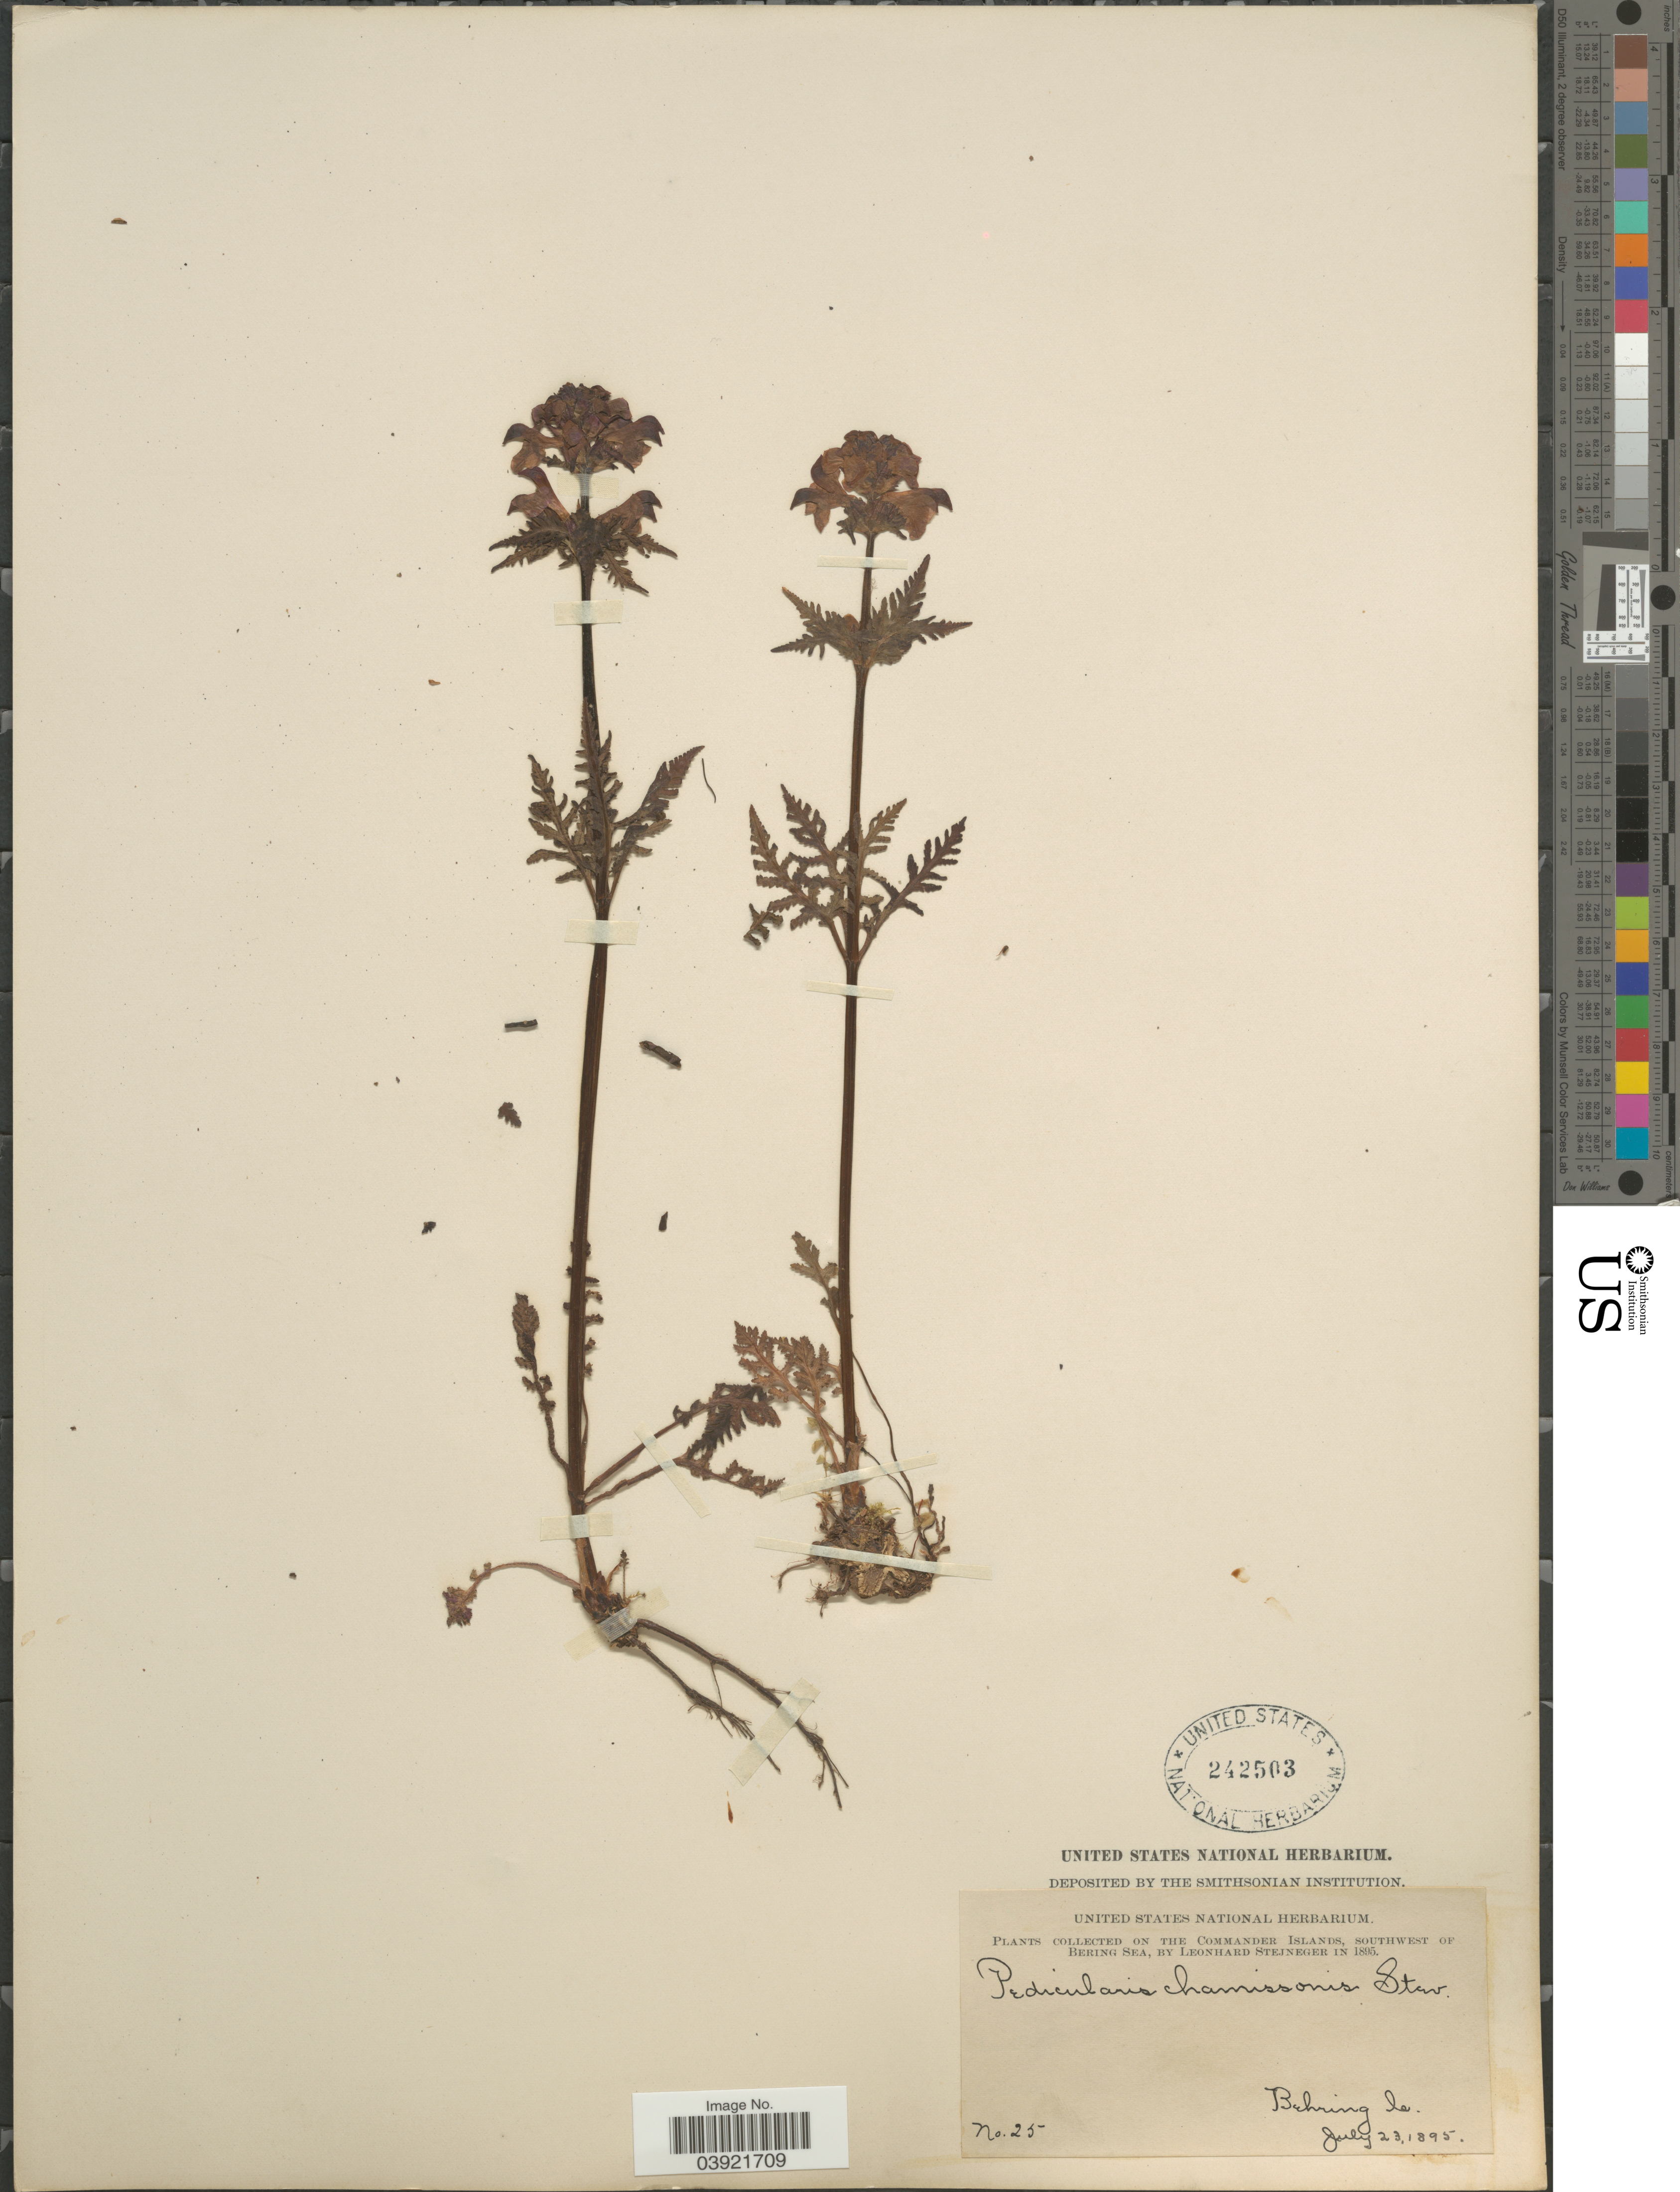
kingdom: Plantae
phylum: Tracheophyta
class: Magnoliopsida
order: Lamiales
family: Orobanchaceae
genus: Pedicularis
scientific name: Pedicularis chamissonis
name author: Steven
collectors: L. Stejneger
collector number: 25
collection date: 1895-07-23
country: Russian Federation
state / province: Kamchatka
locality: On the Commander Islands, Southwest of Bering Sea. Behring Is.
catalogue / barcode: US 242503